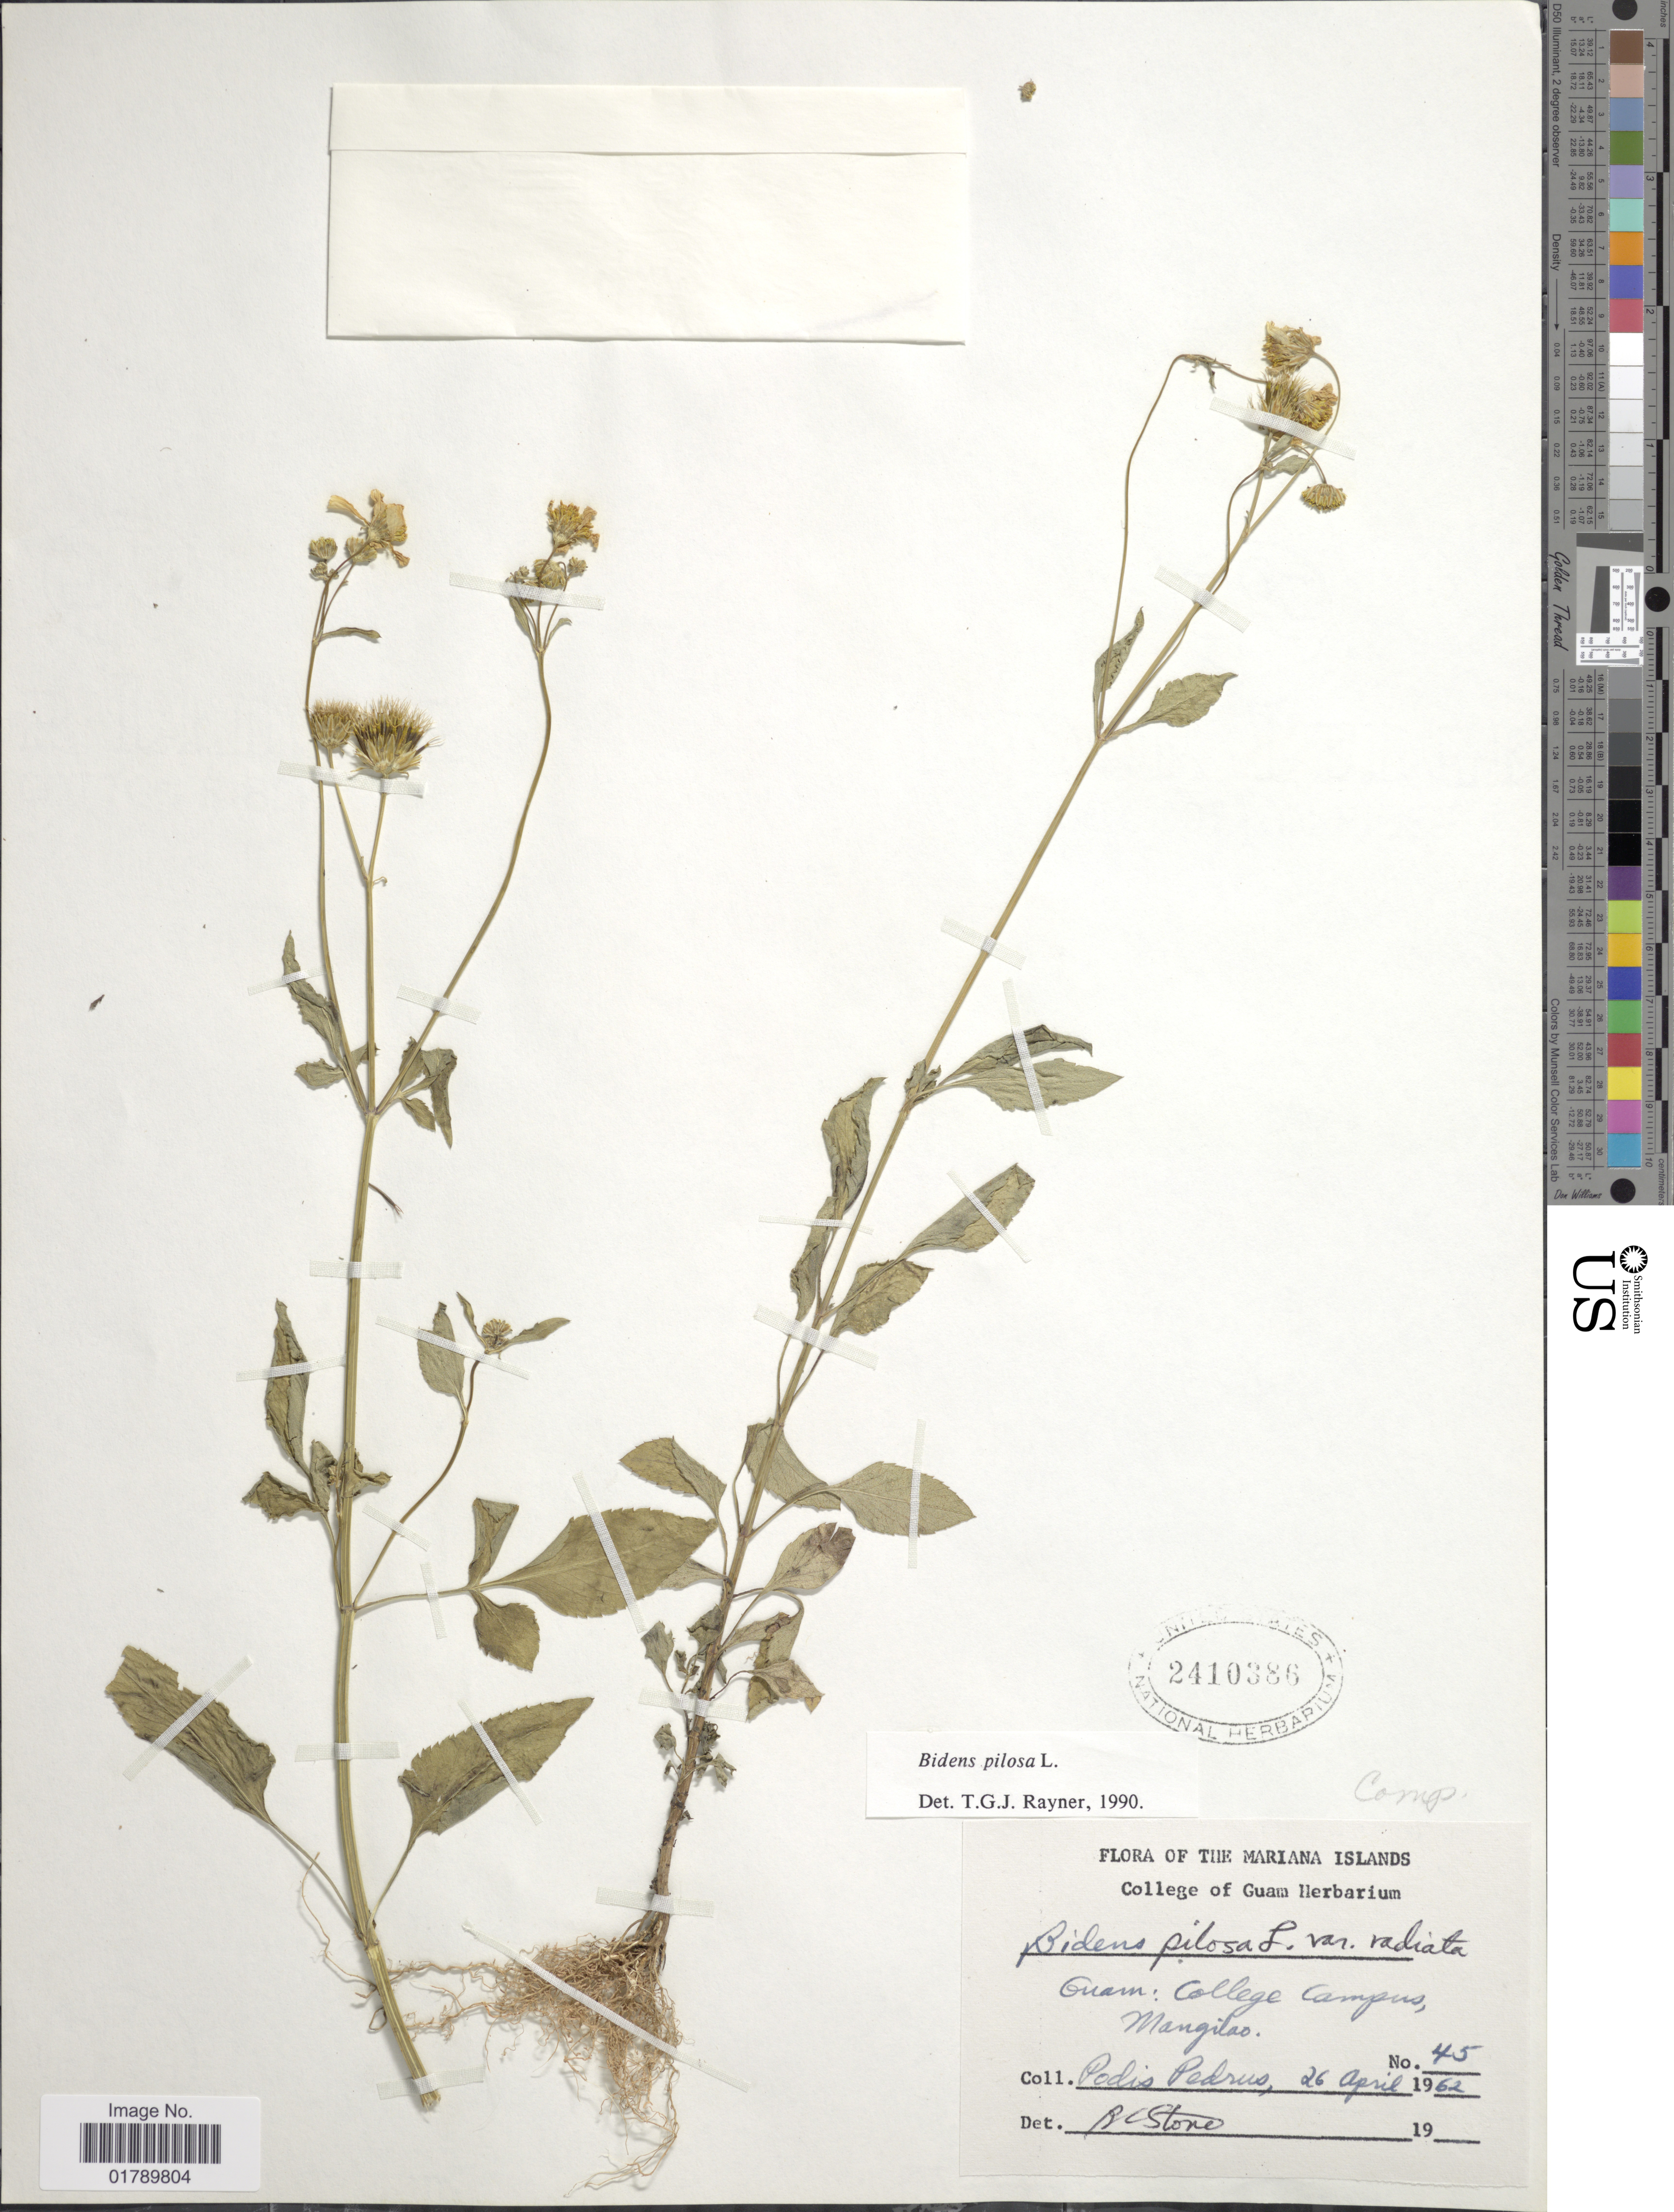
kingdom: Plantae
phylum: Tracheophyta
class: Magnoliopsida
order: Asterales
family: Asteraceae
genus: Bidens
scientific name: Bidens pilosa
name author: L.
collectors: P. Pedrus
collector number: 45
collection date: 1962-04-26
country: Guam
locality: Guam: College Campus Mangilao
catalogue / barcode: US 2410386